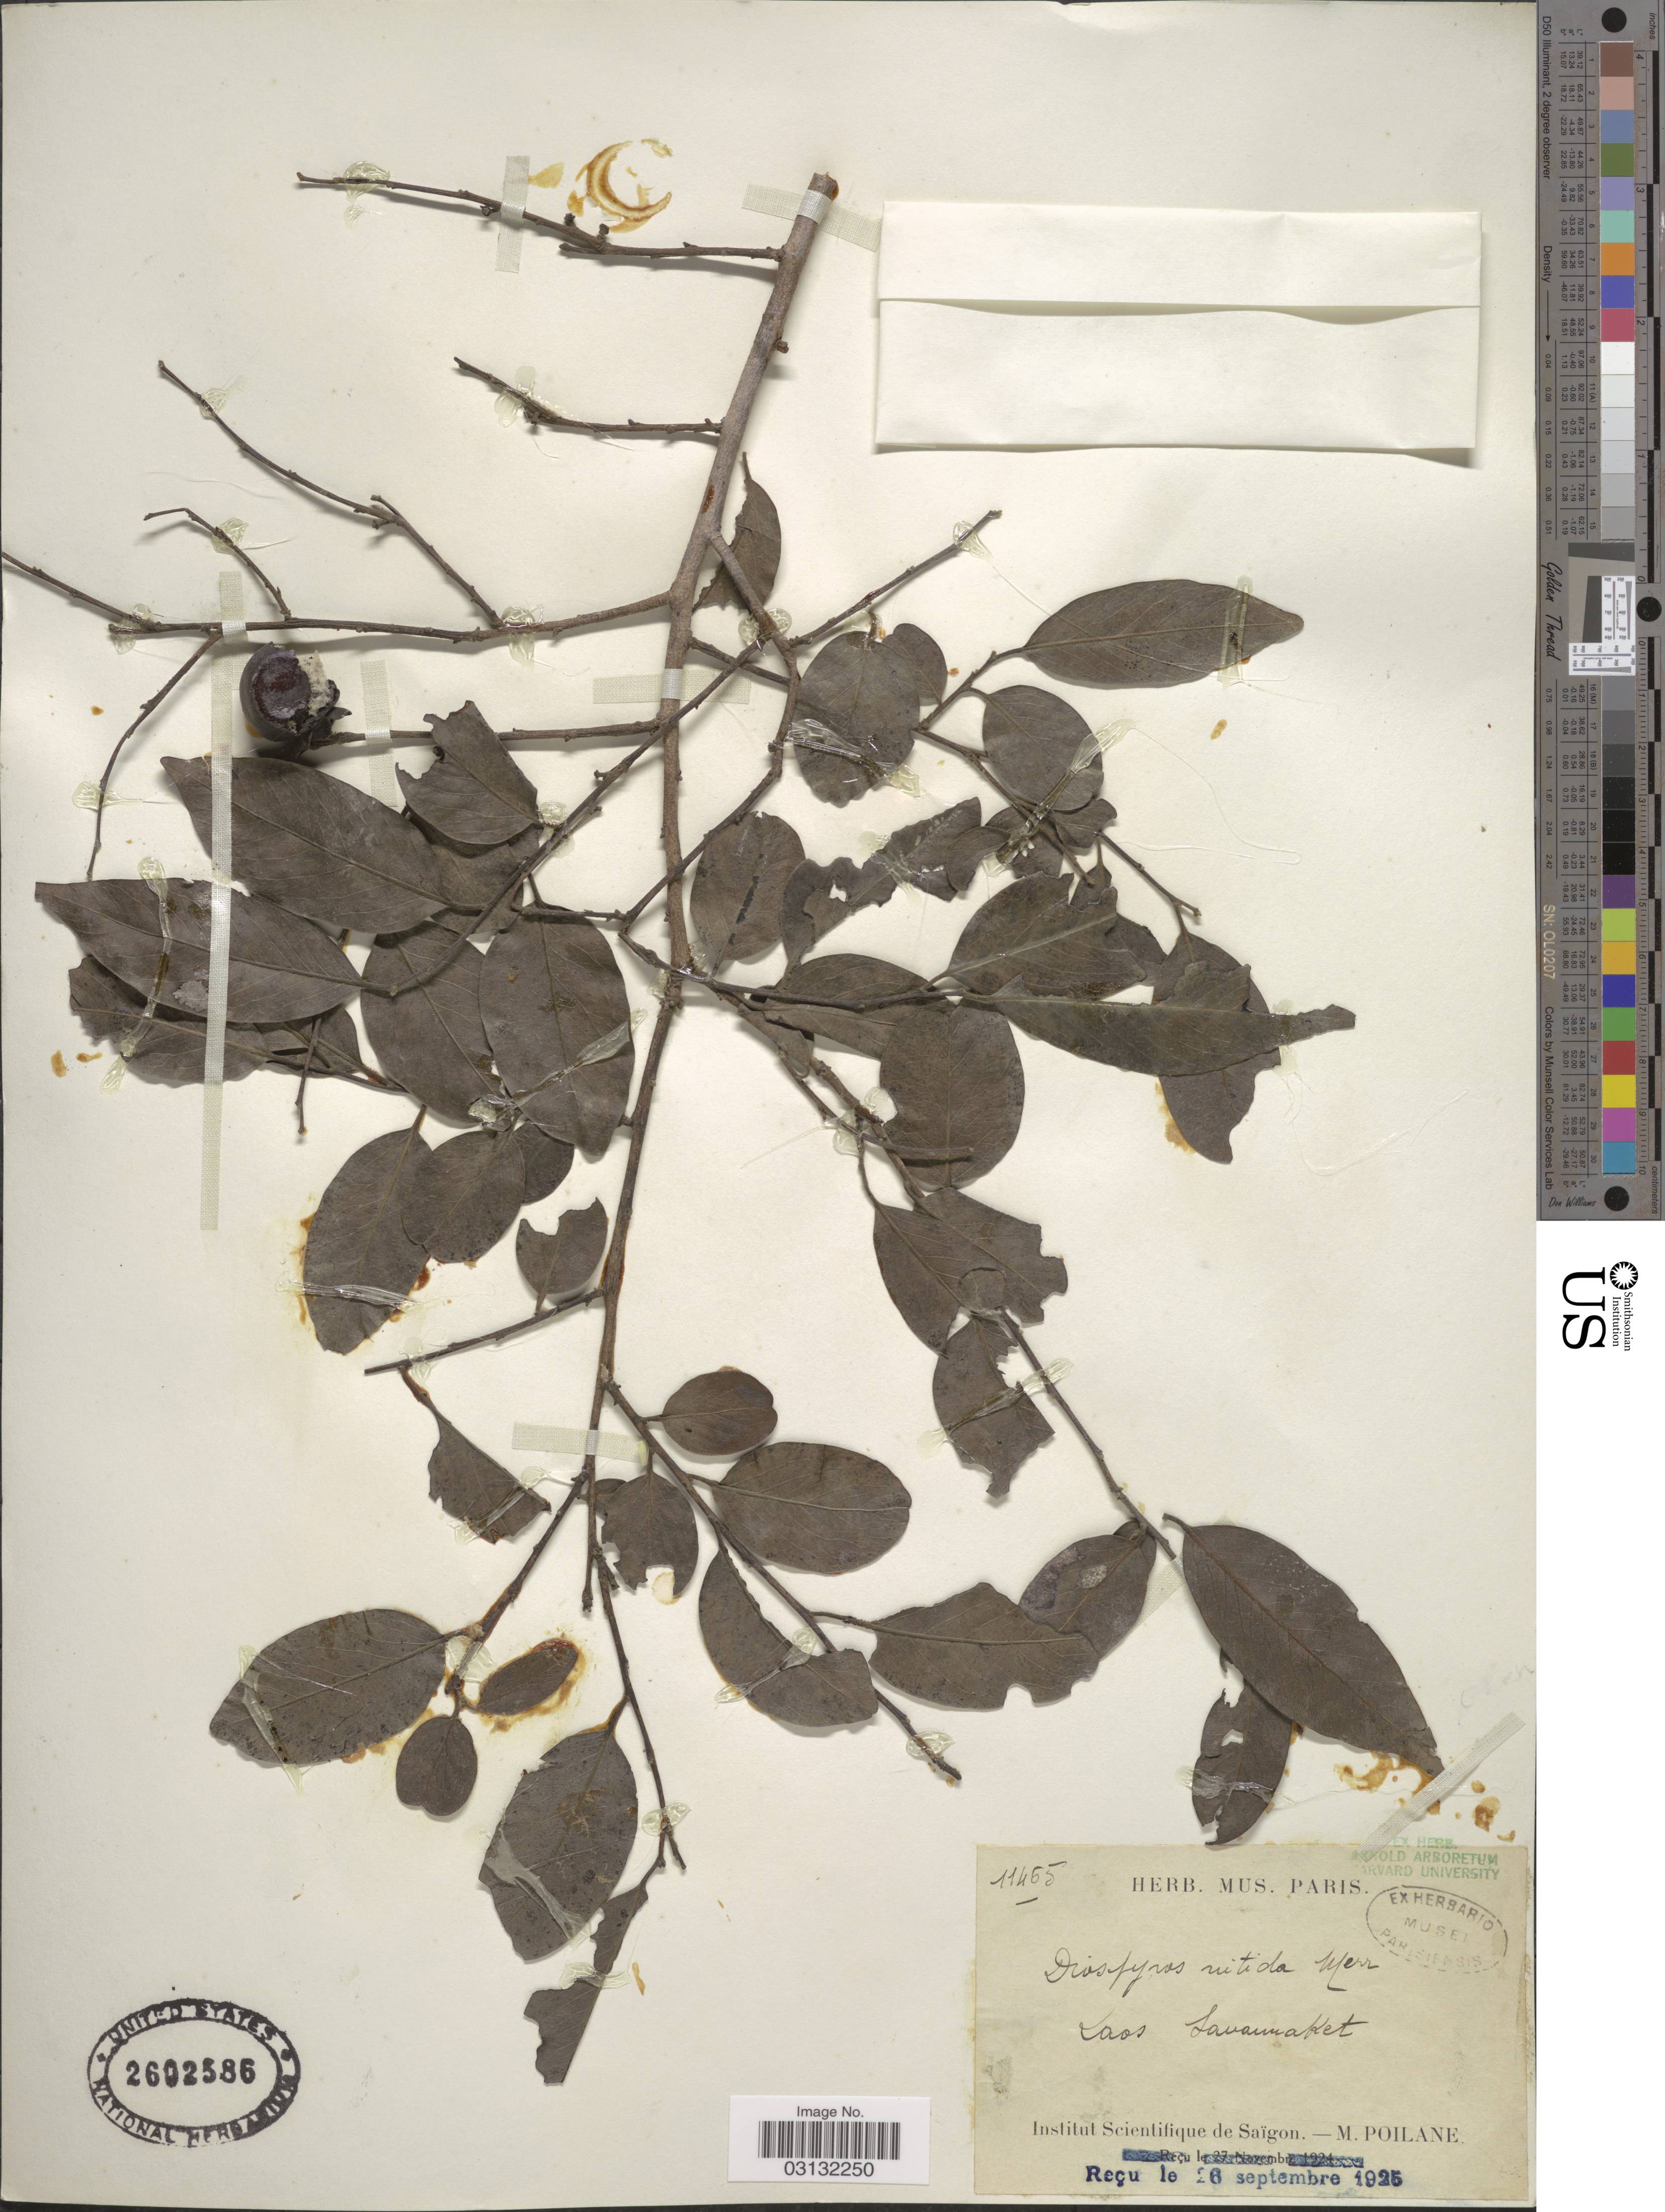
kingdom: Plantae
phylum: Tracheophyta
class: Magnoliopsida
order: Ericales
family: Ebenaceae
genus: Diospyros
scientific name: Diospyros nitida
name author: Merr.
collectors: E. Poilane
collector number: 11465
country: Laos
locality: Savannaket.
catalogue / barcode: US 2602586